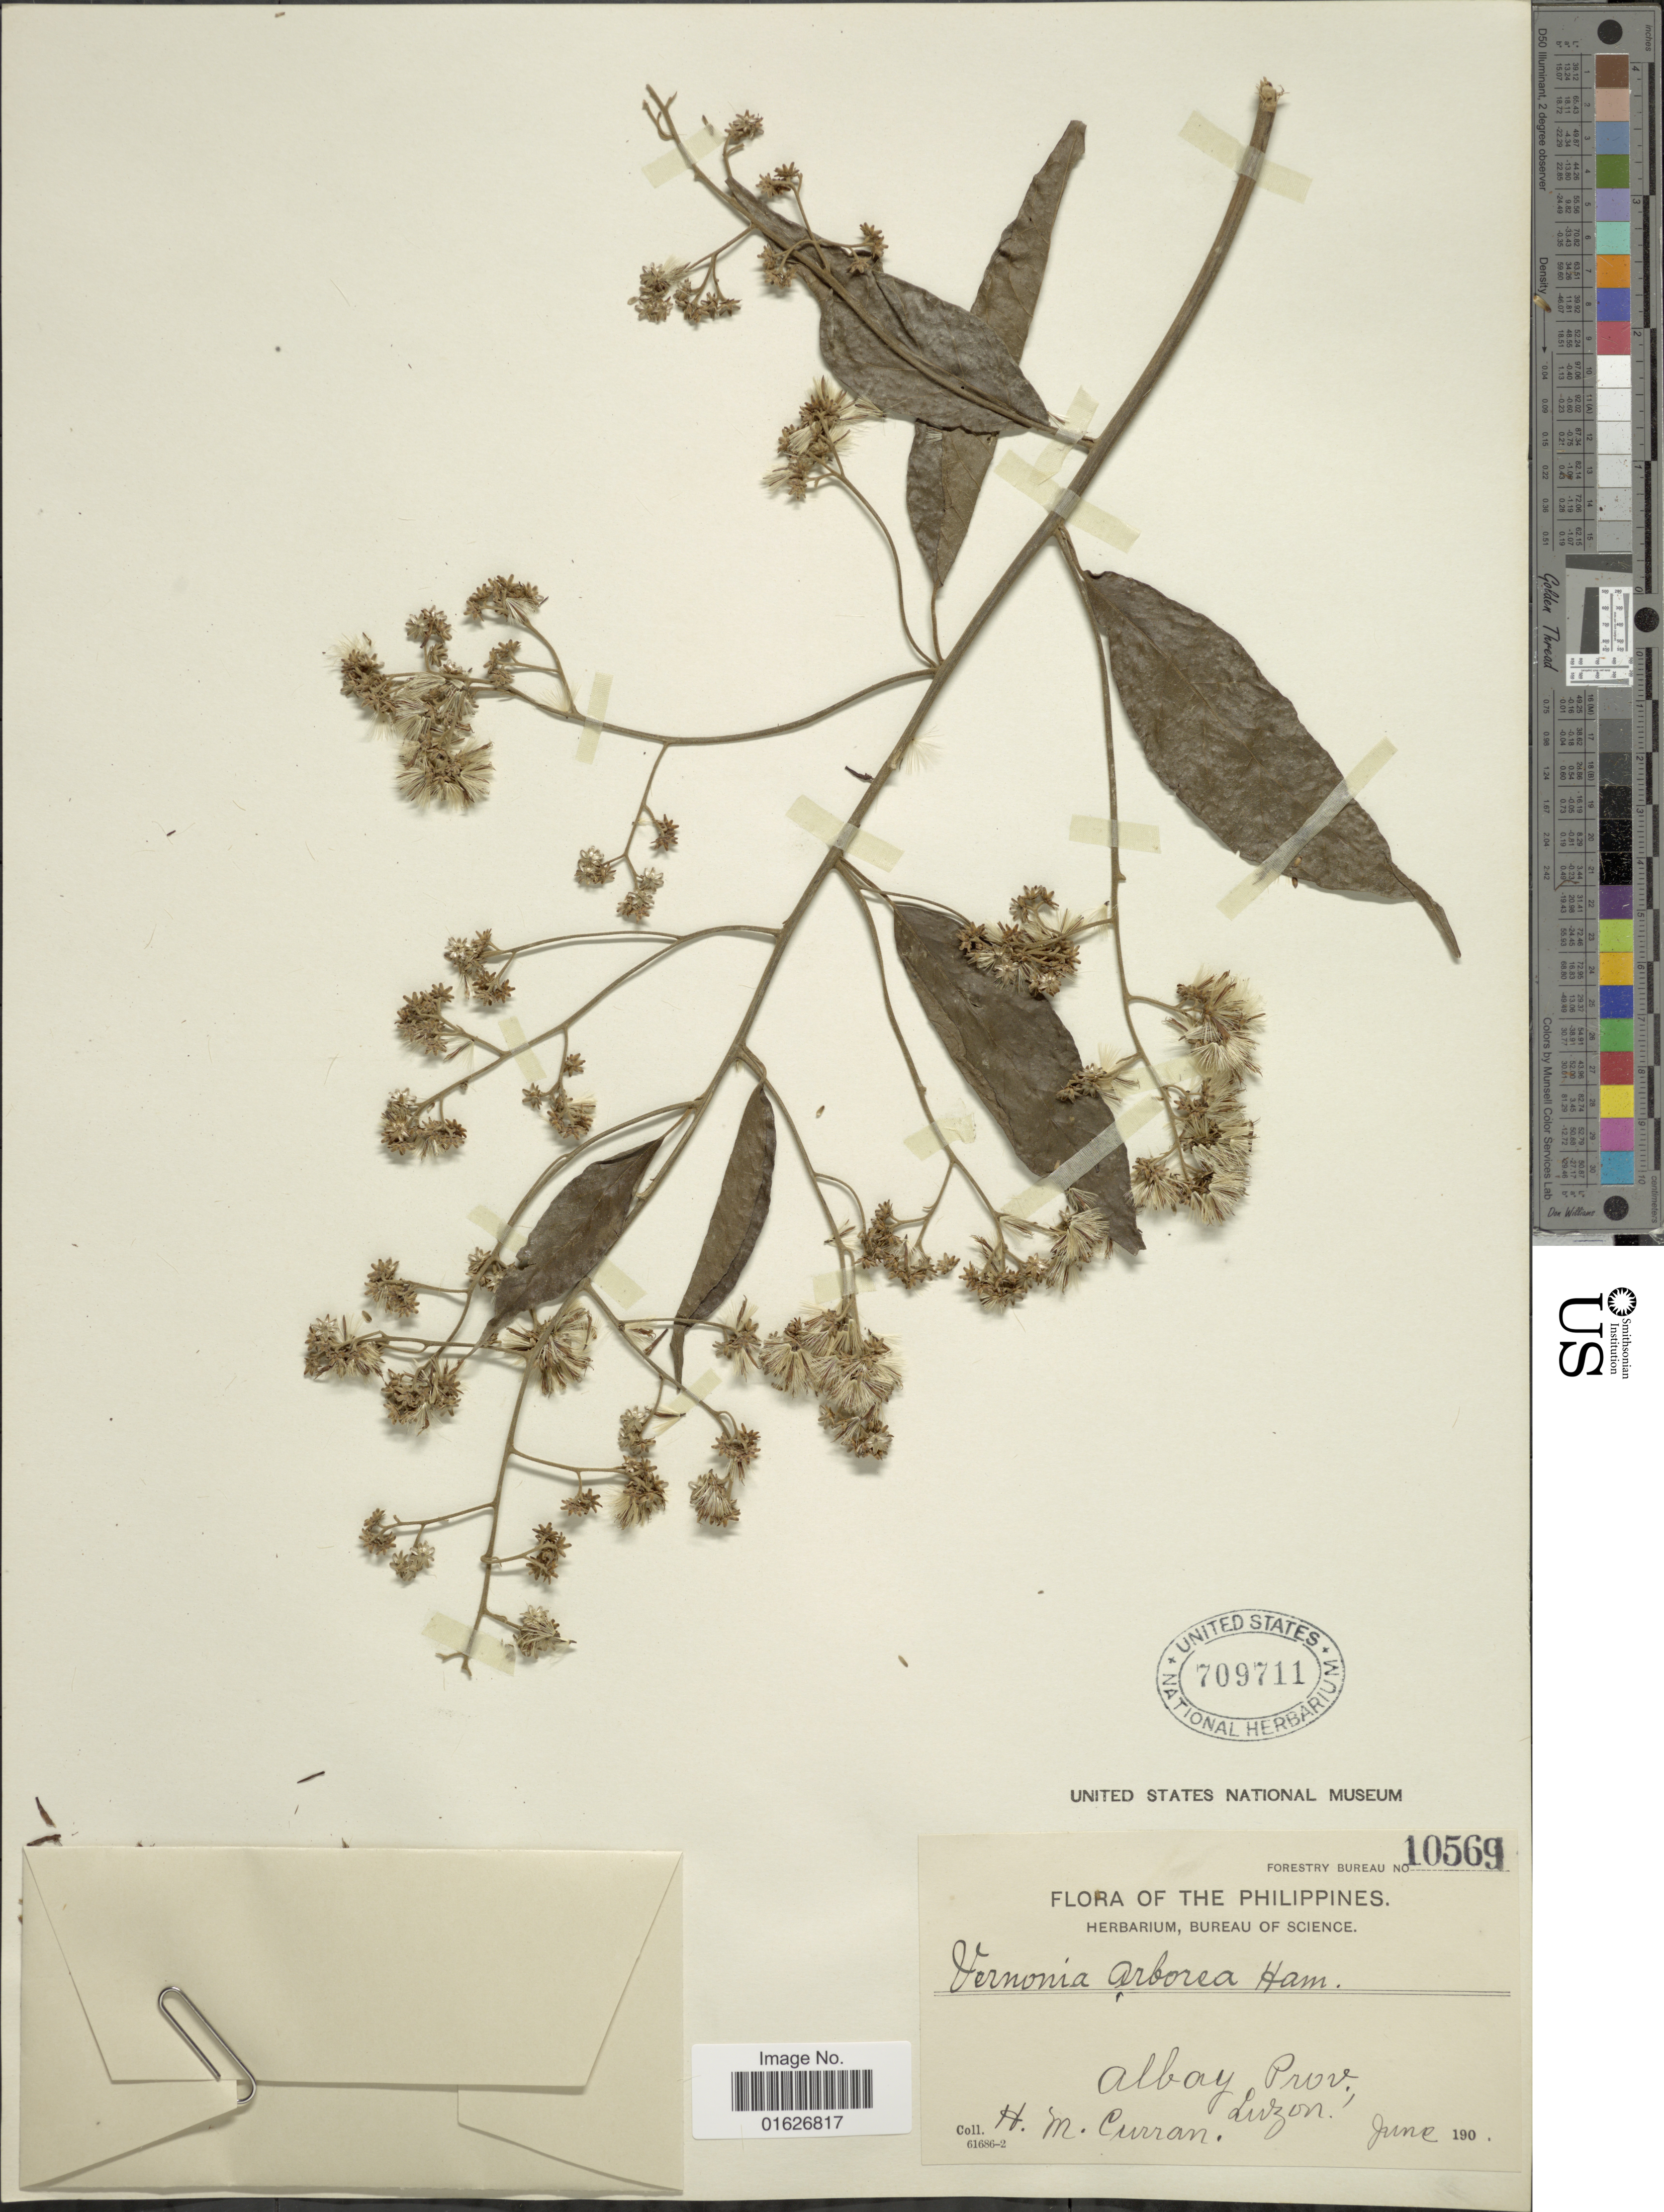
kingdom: Plantae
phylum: Tracheophyta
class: Magnoliopsida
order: Asterales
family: Asteraceae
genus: Strobocalyx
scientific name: Strobocalyx arborea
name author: (Buch.-Ham.) Sch. Bip.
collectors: H. M. Curran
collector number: Forestry Bureau of Science 10569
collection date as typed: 190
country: Philippines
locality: Luzon, Albay Prov.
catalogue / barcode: US 709711